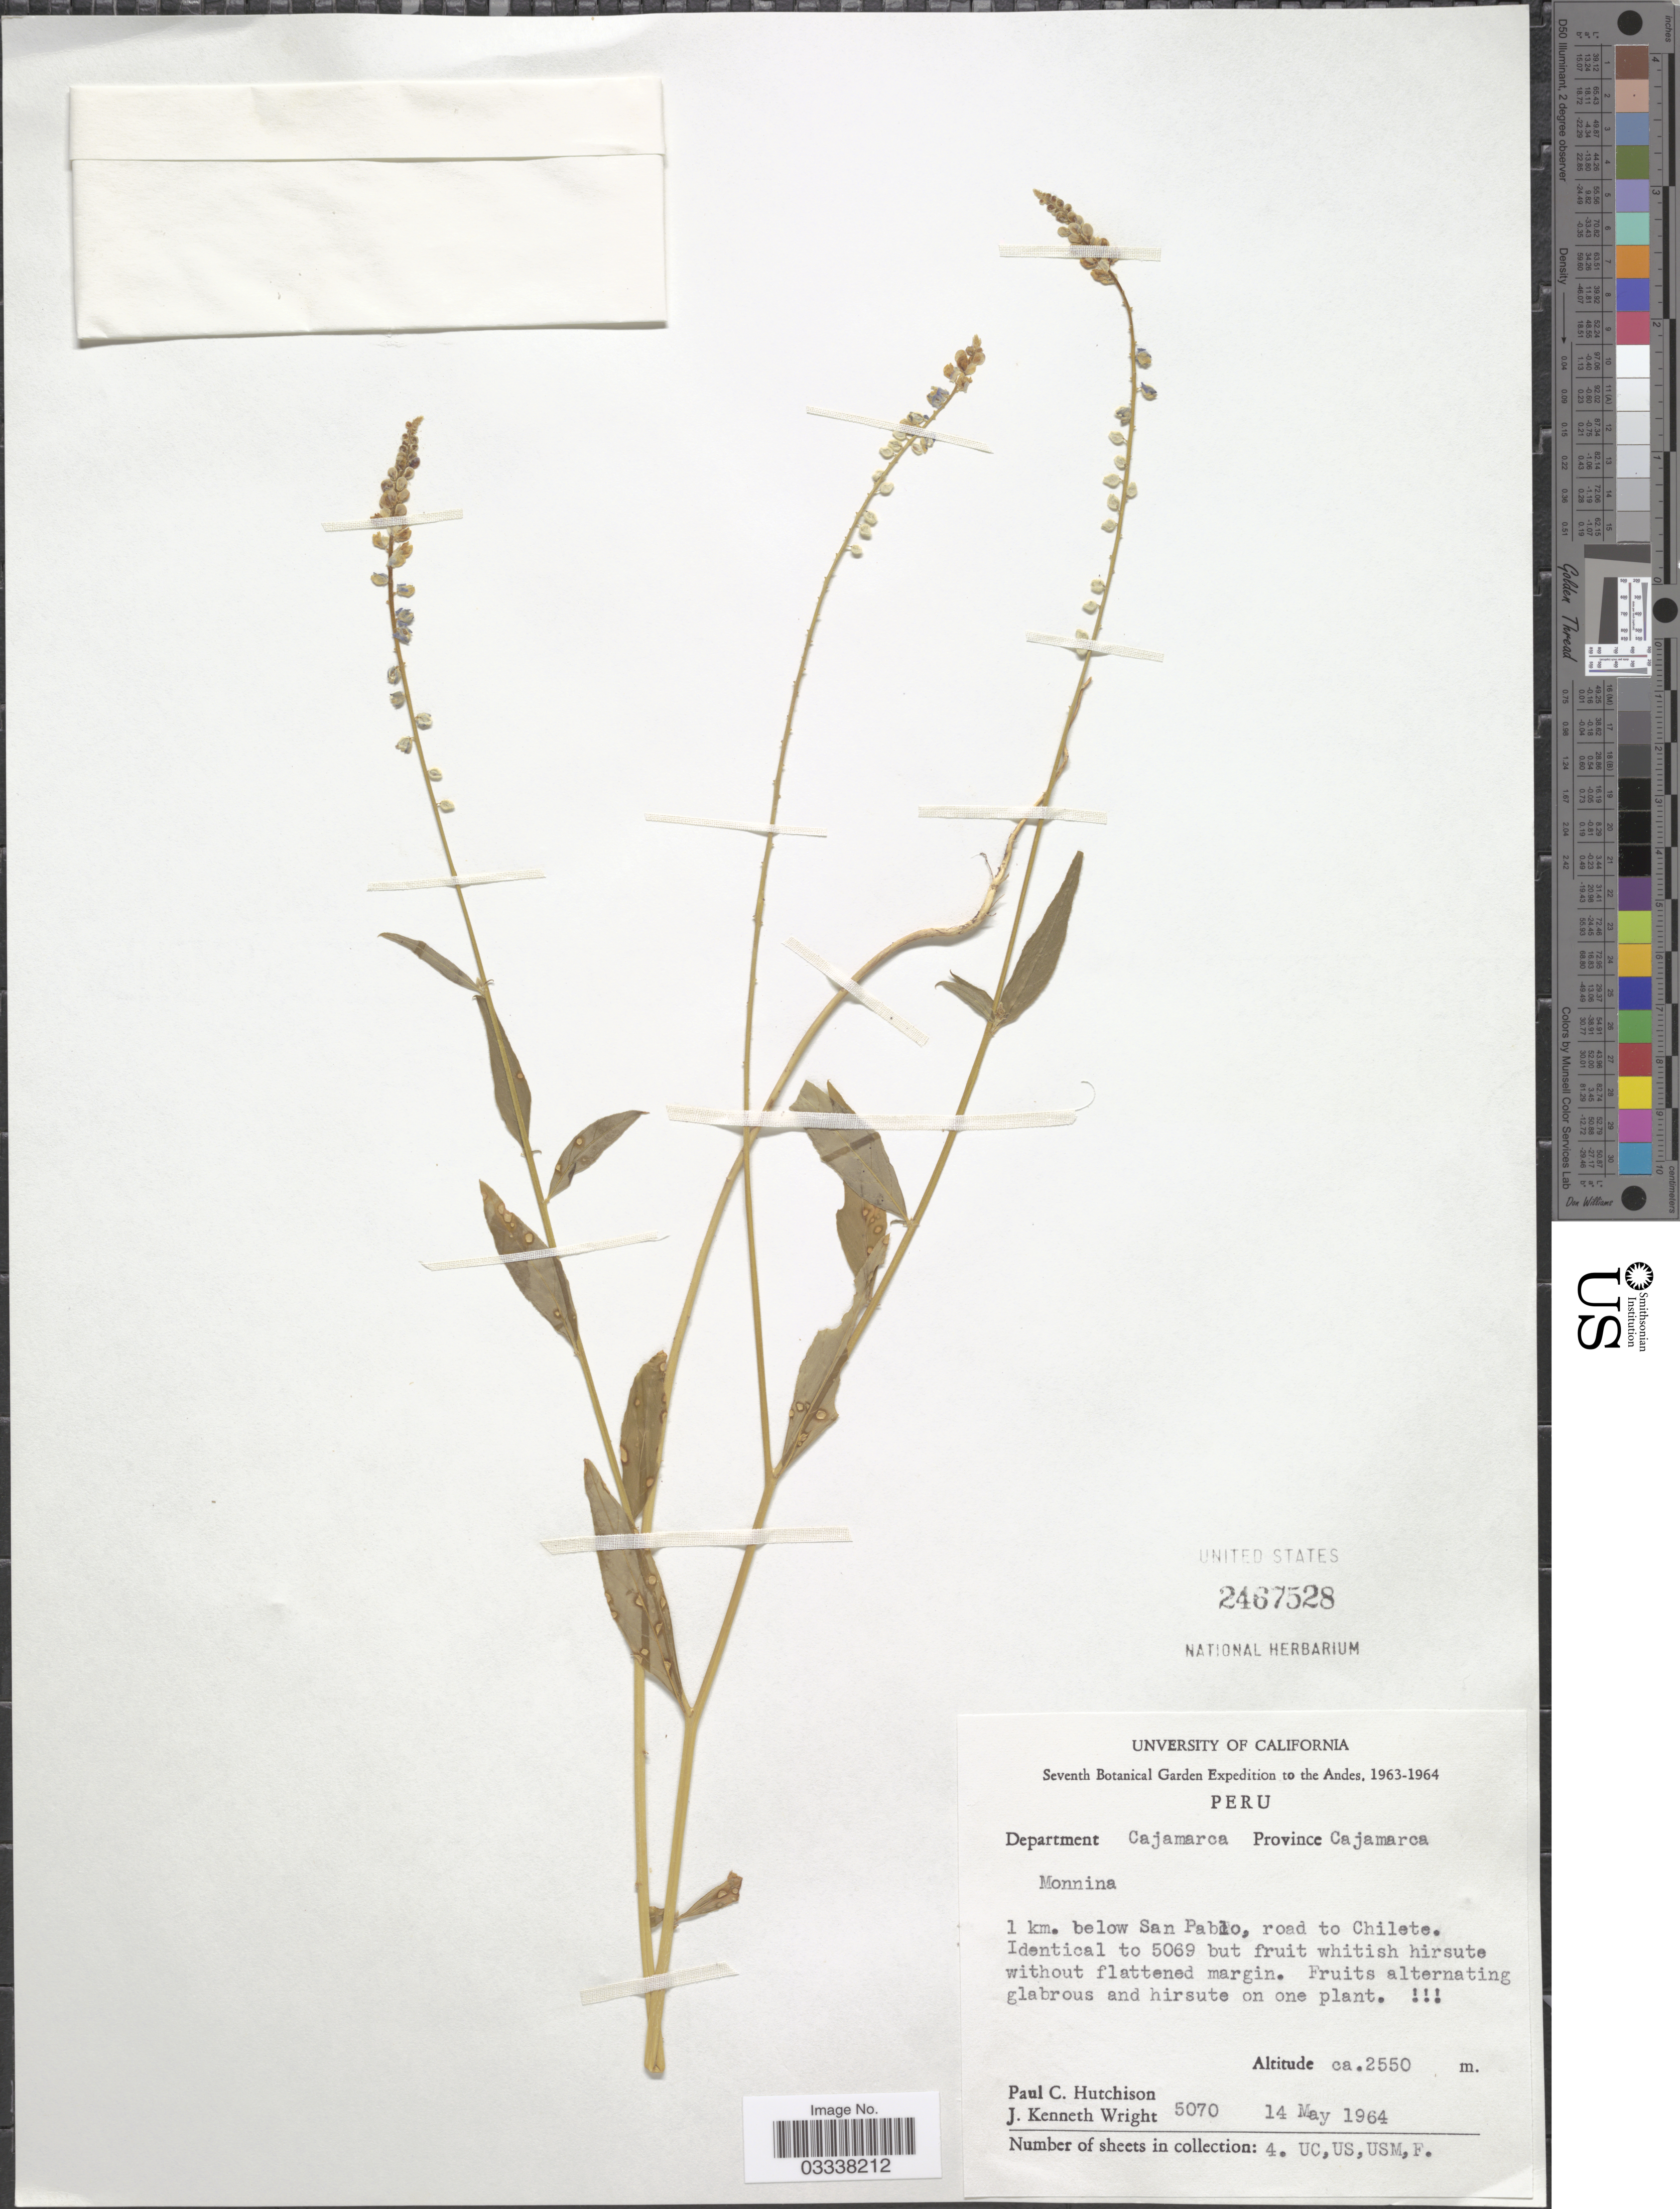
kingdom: Plantae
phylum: Tracheophyta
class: Magnoliopsida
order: Fabales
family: Polygalaceae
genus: Monnina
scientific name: Monnina herbacea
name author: DC.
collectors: P. C. Hutchison & J. K. Wright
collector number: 5070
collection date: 1964-05-14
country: Peru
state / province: Cajamarca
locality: Andes. Department of Cajamarca Province Cajamarca. 1 km. below San Pablo, road to Chilete.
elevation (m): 2550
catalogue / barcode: US 2467528